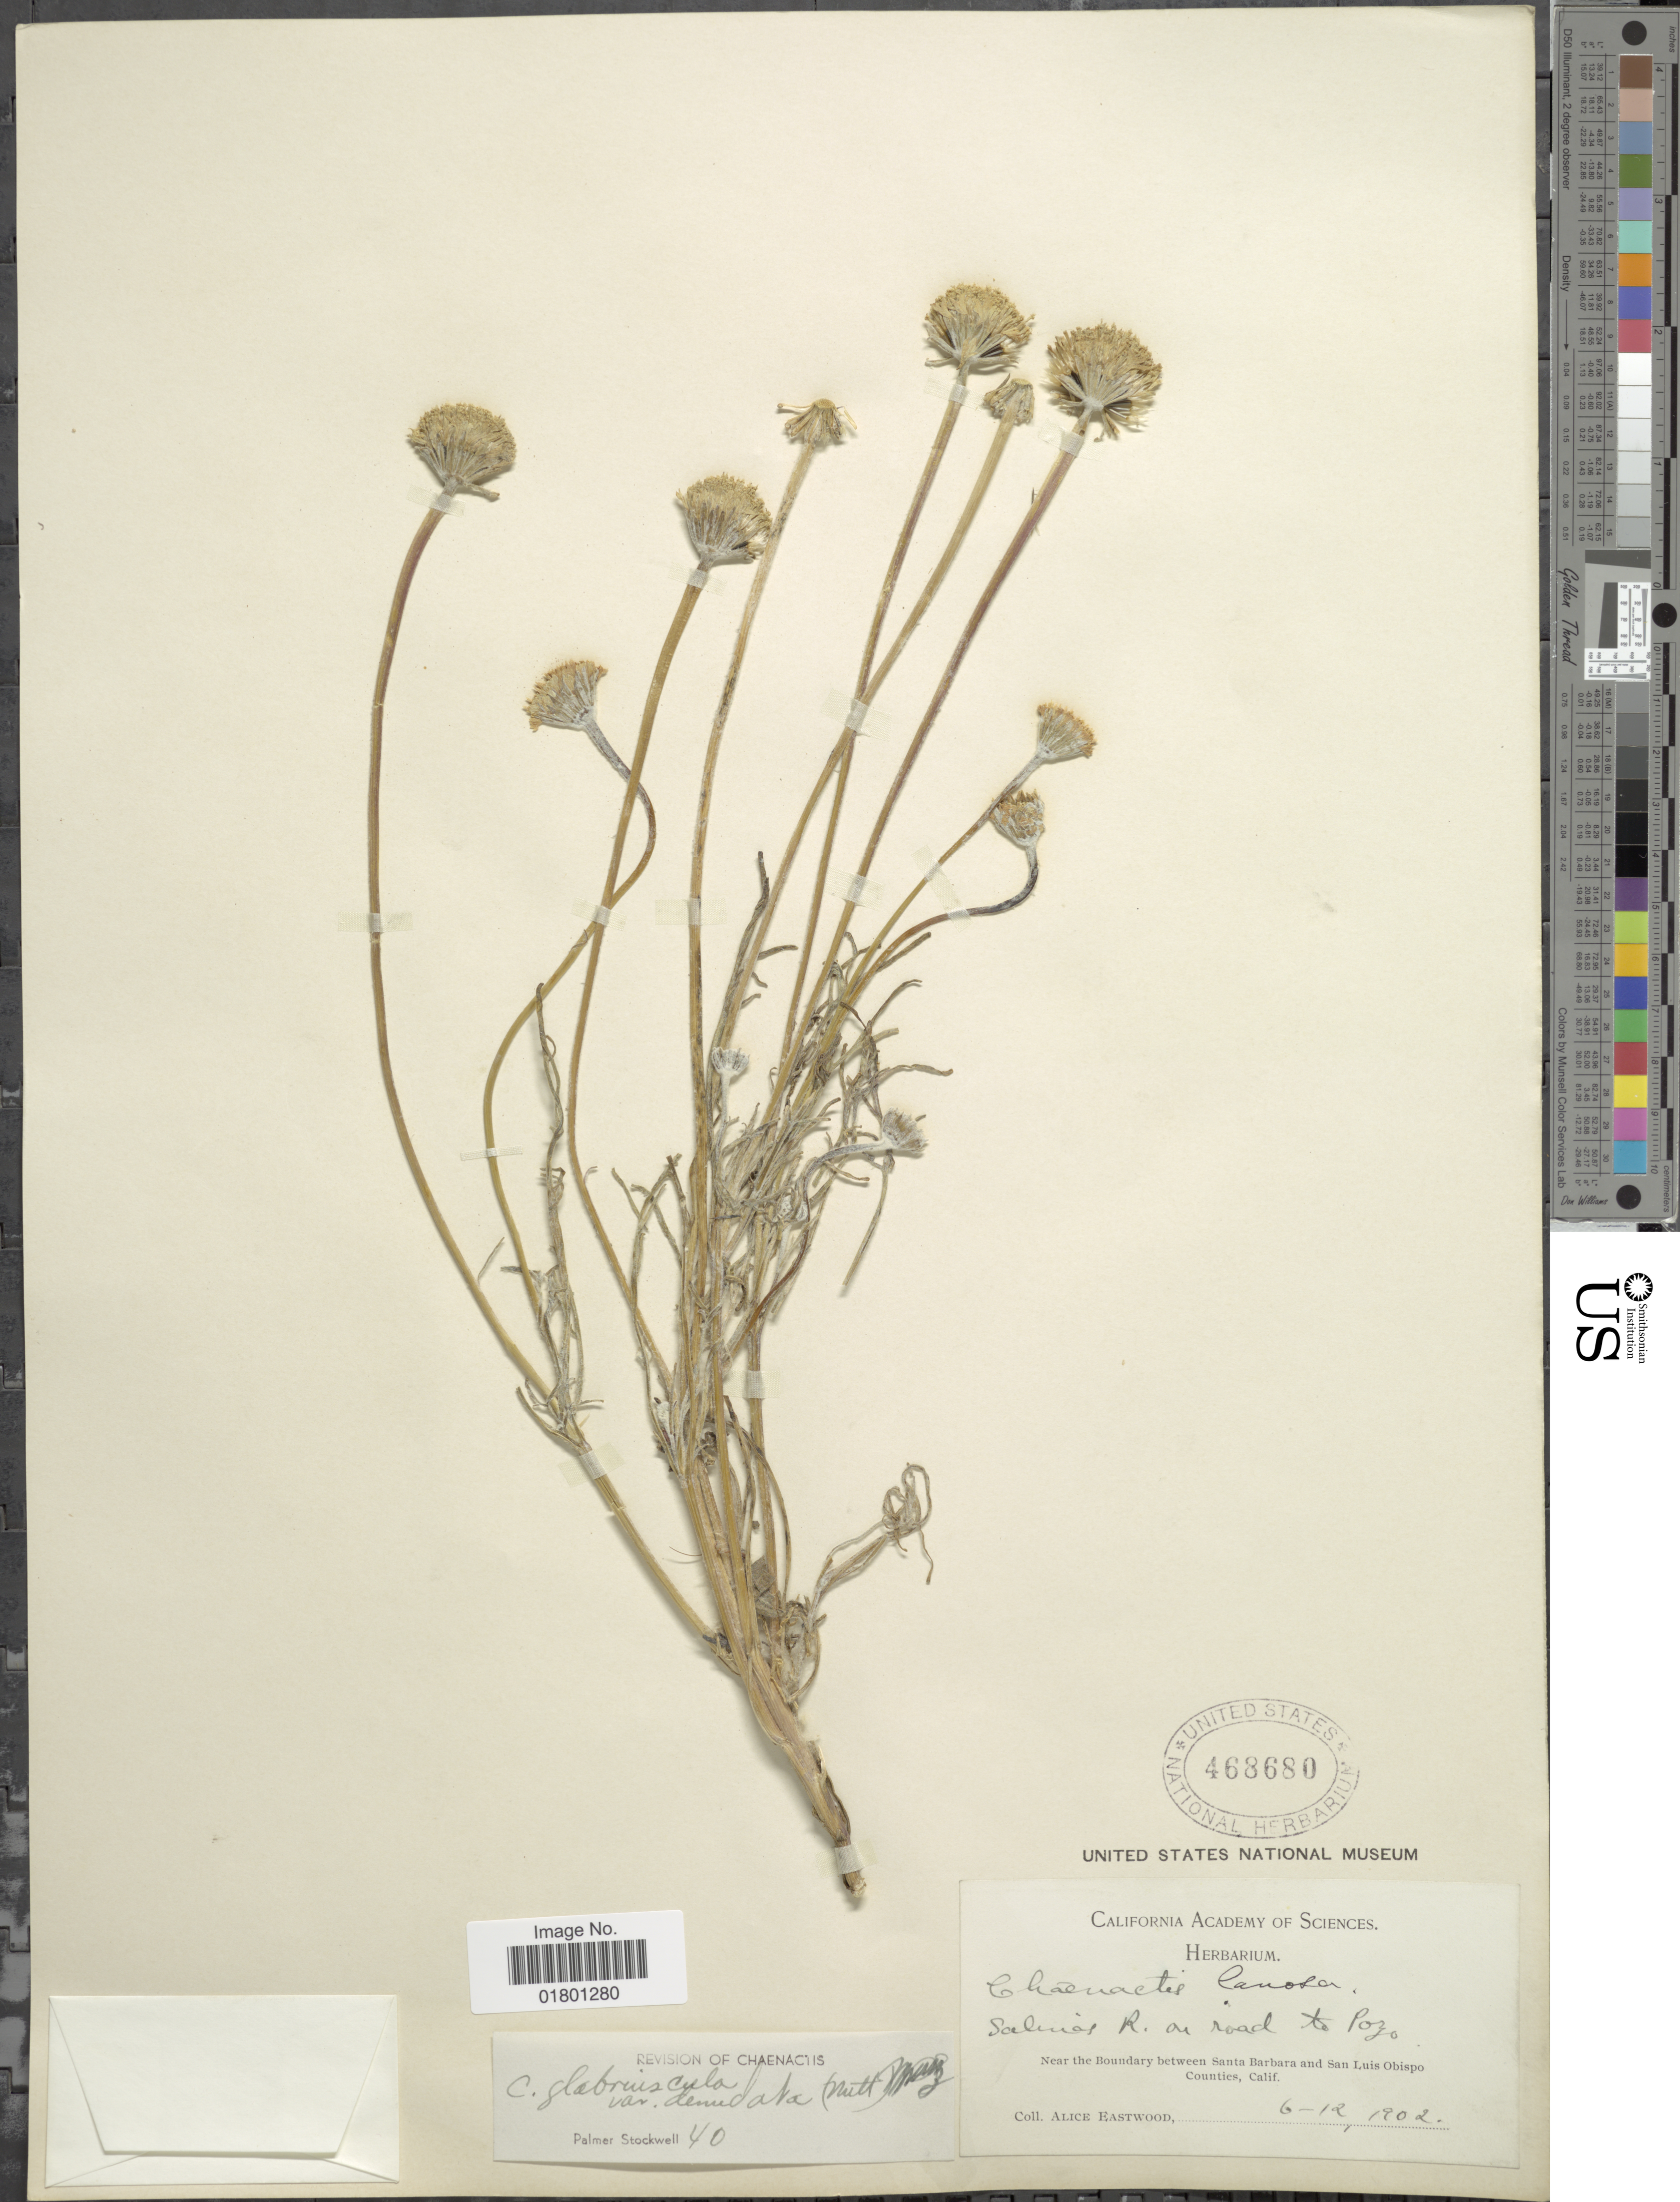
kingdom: Plantae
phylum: Tracheophyta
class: Magnoliopsida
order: Asterales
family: Asteraceae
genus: Chaenactis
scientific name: Chaenactis glabriuscula var. denudata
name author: (Nutt.) Munz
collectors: A. Eastwood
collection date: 1902-06-12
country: United States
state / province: California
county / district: Santa Barbara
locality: Salinas R. on road to Poyo, Near the Boundary between Santa Barbara and San Luis Obispo Counties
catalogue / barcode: US 468680